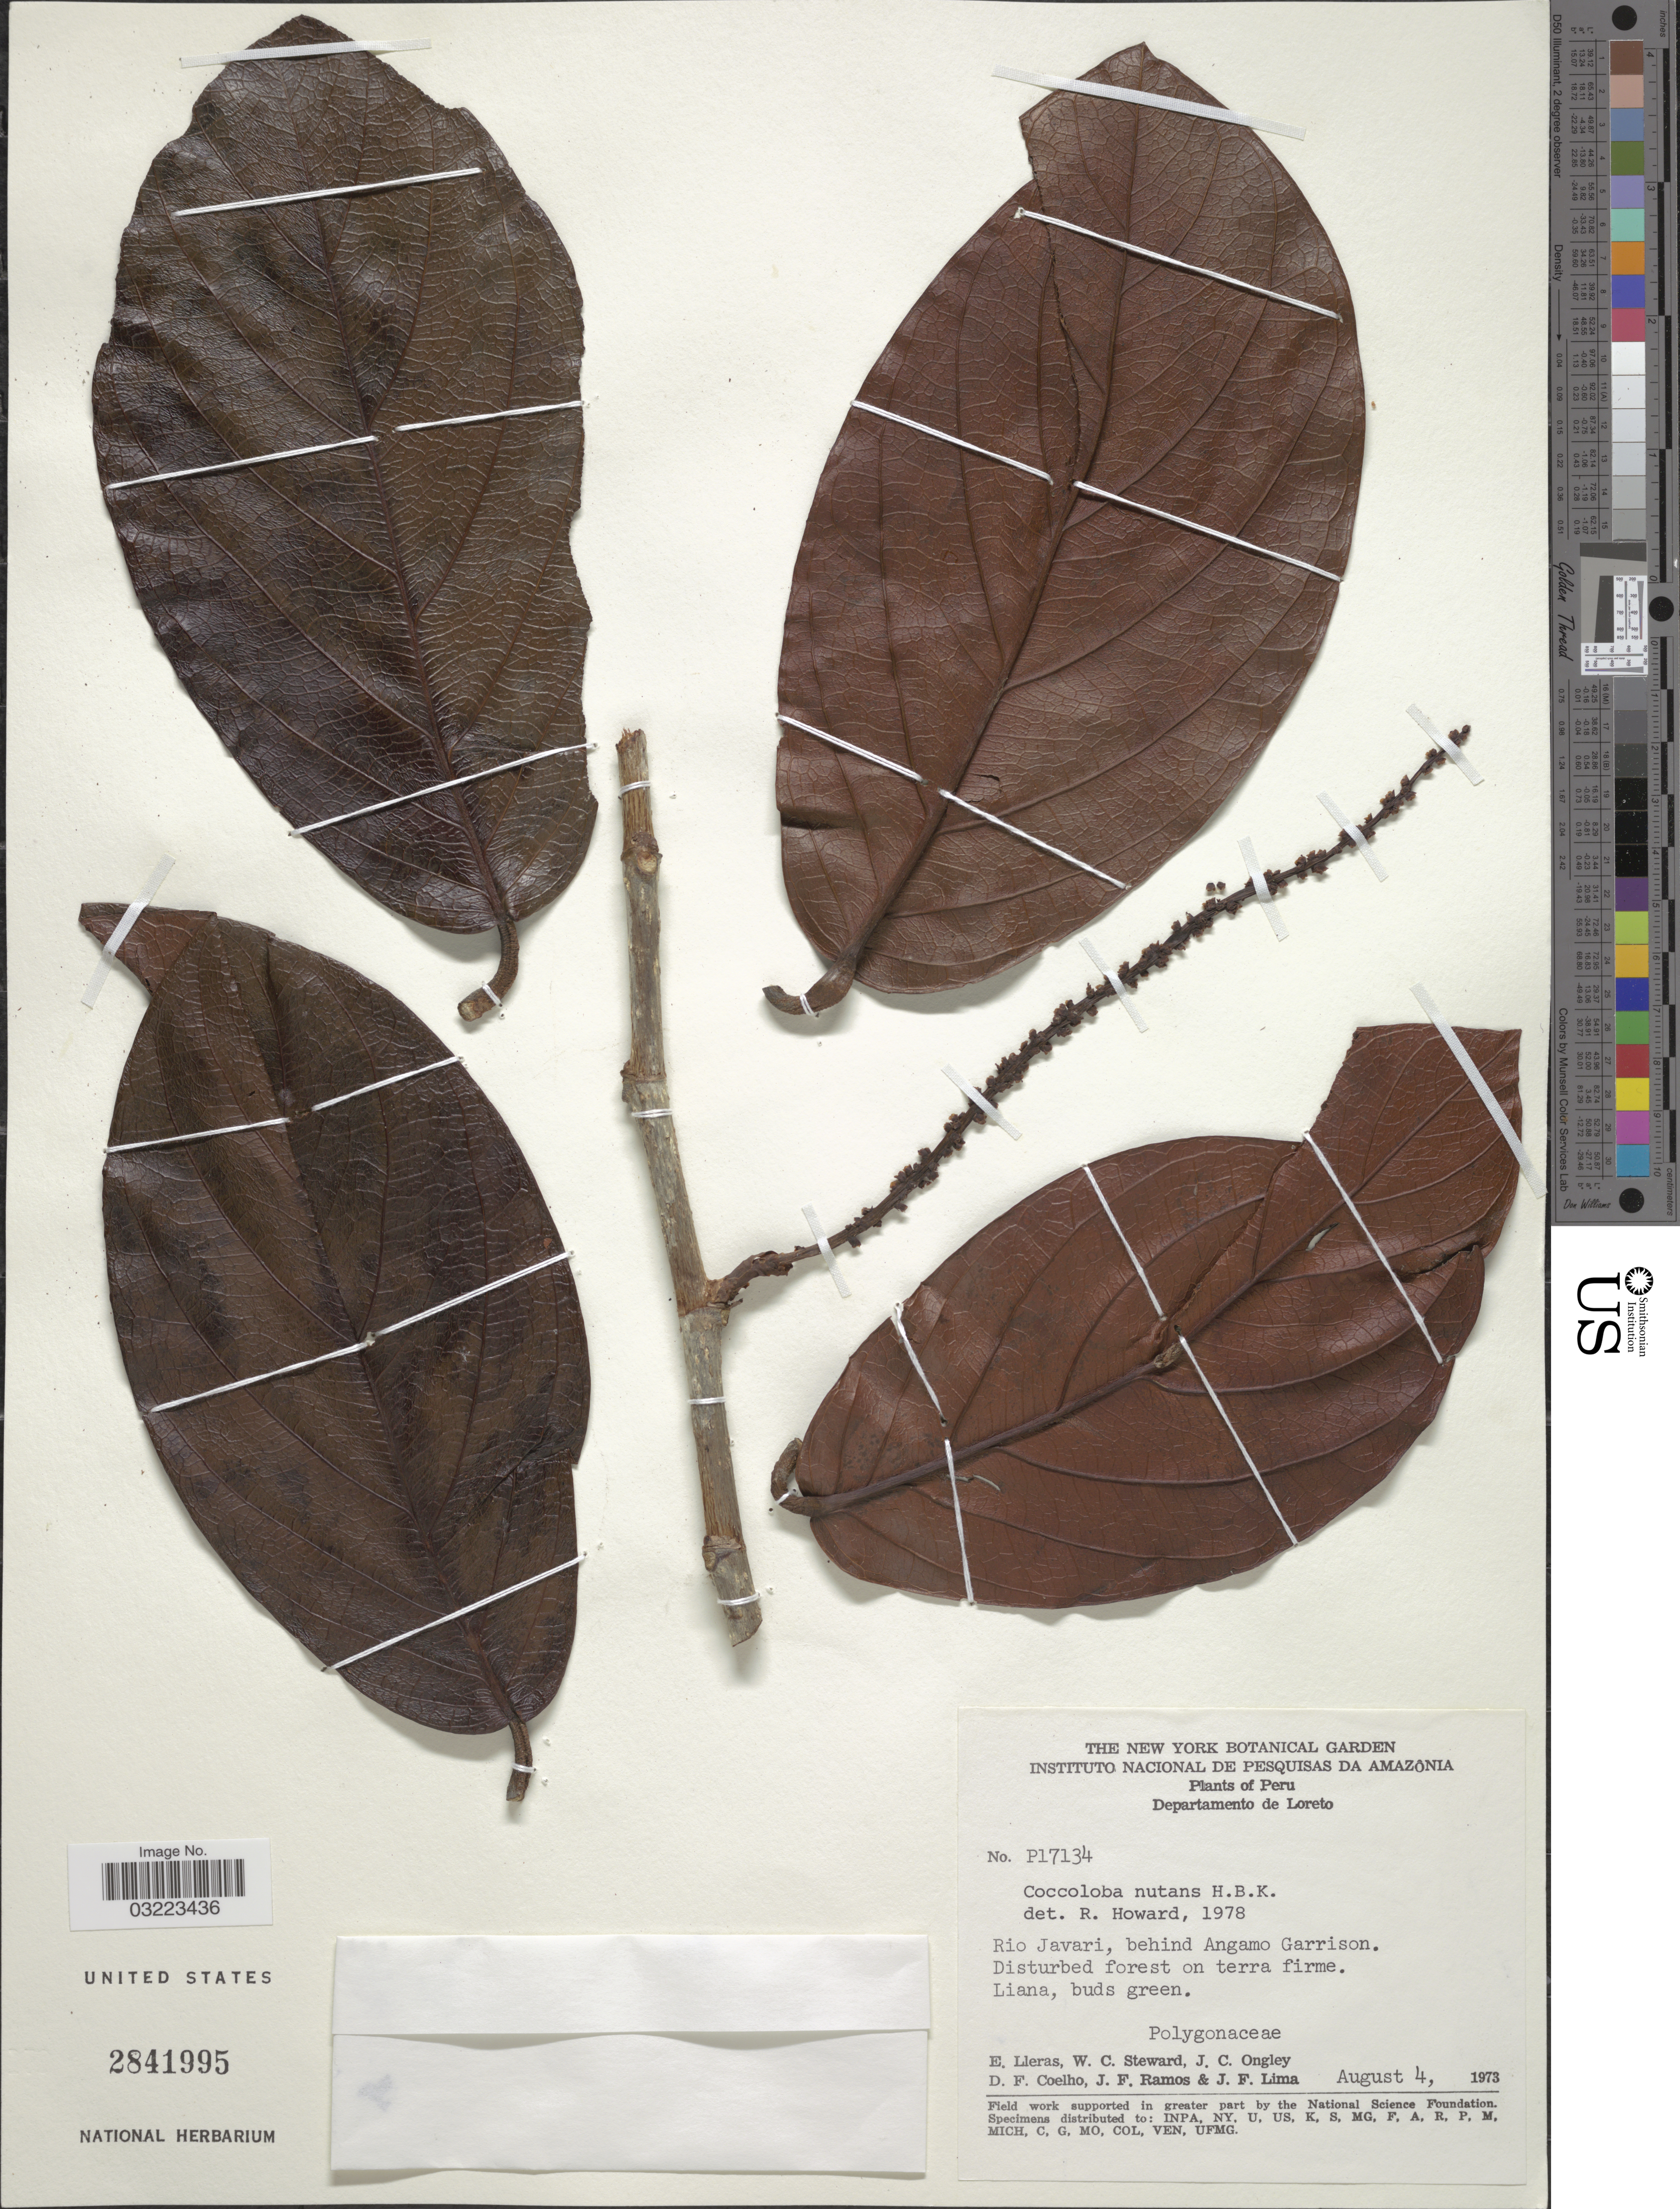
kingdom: Plantae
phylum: Tracheophyta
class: Magnoliopsida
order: Caryophyllales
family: Polygonaceae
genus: Coccoloba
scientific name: Coccoloba nutans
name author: Kunth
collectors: E. Lleras, W. C. Steward, J. C. Ongley, D. F. Coêlho & et al.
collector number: P17134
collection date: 1973-08-04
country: Peru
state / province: Loreto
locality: Departamento de Loreto. Rio Javari, behind Angamo Garrison.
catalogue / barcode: US 2841995